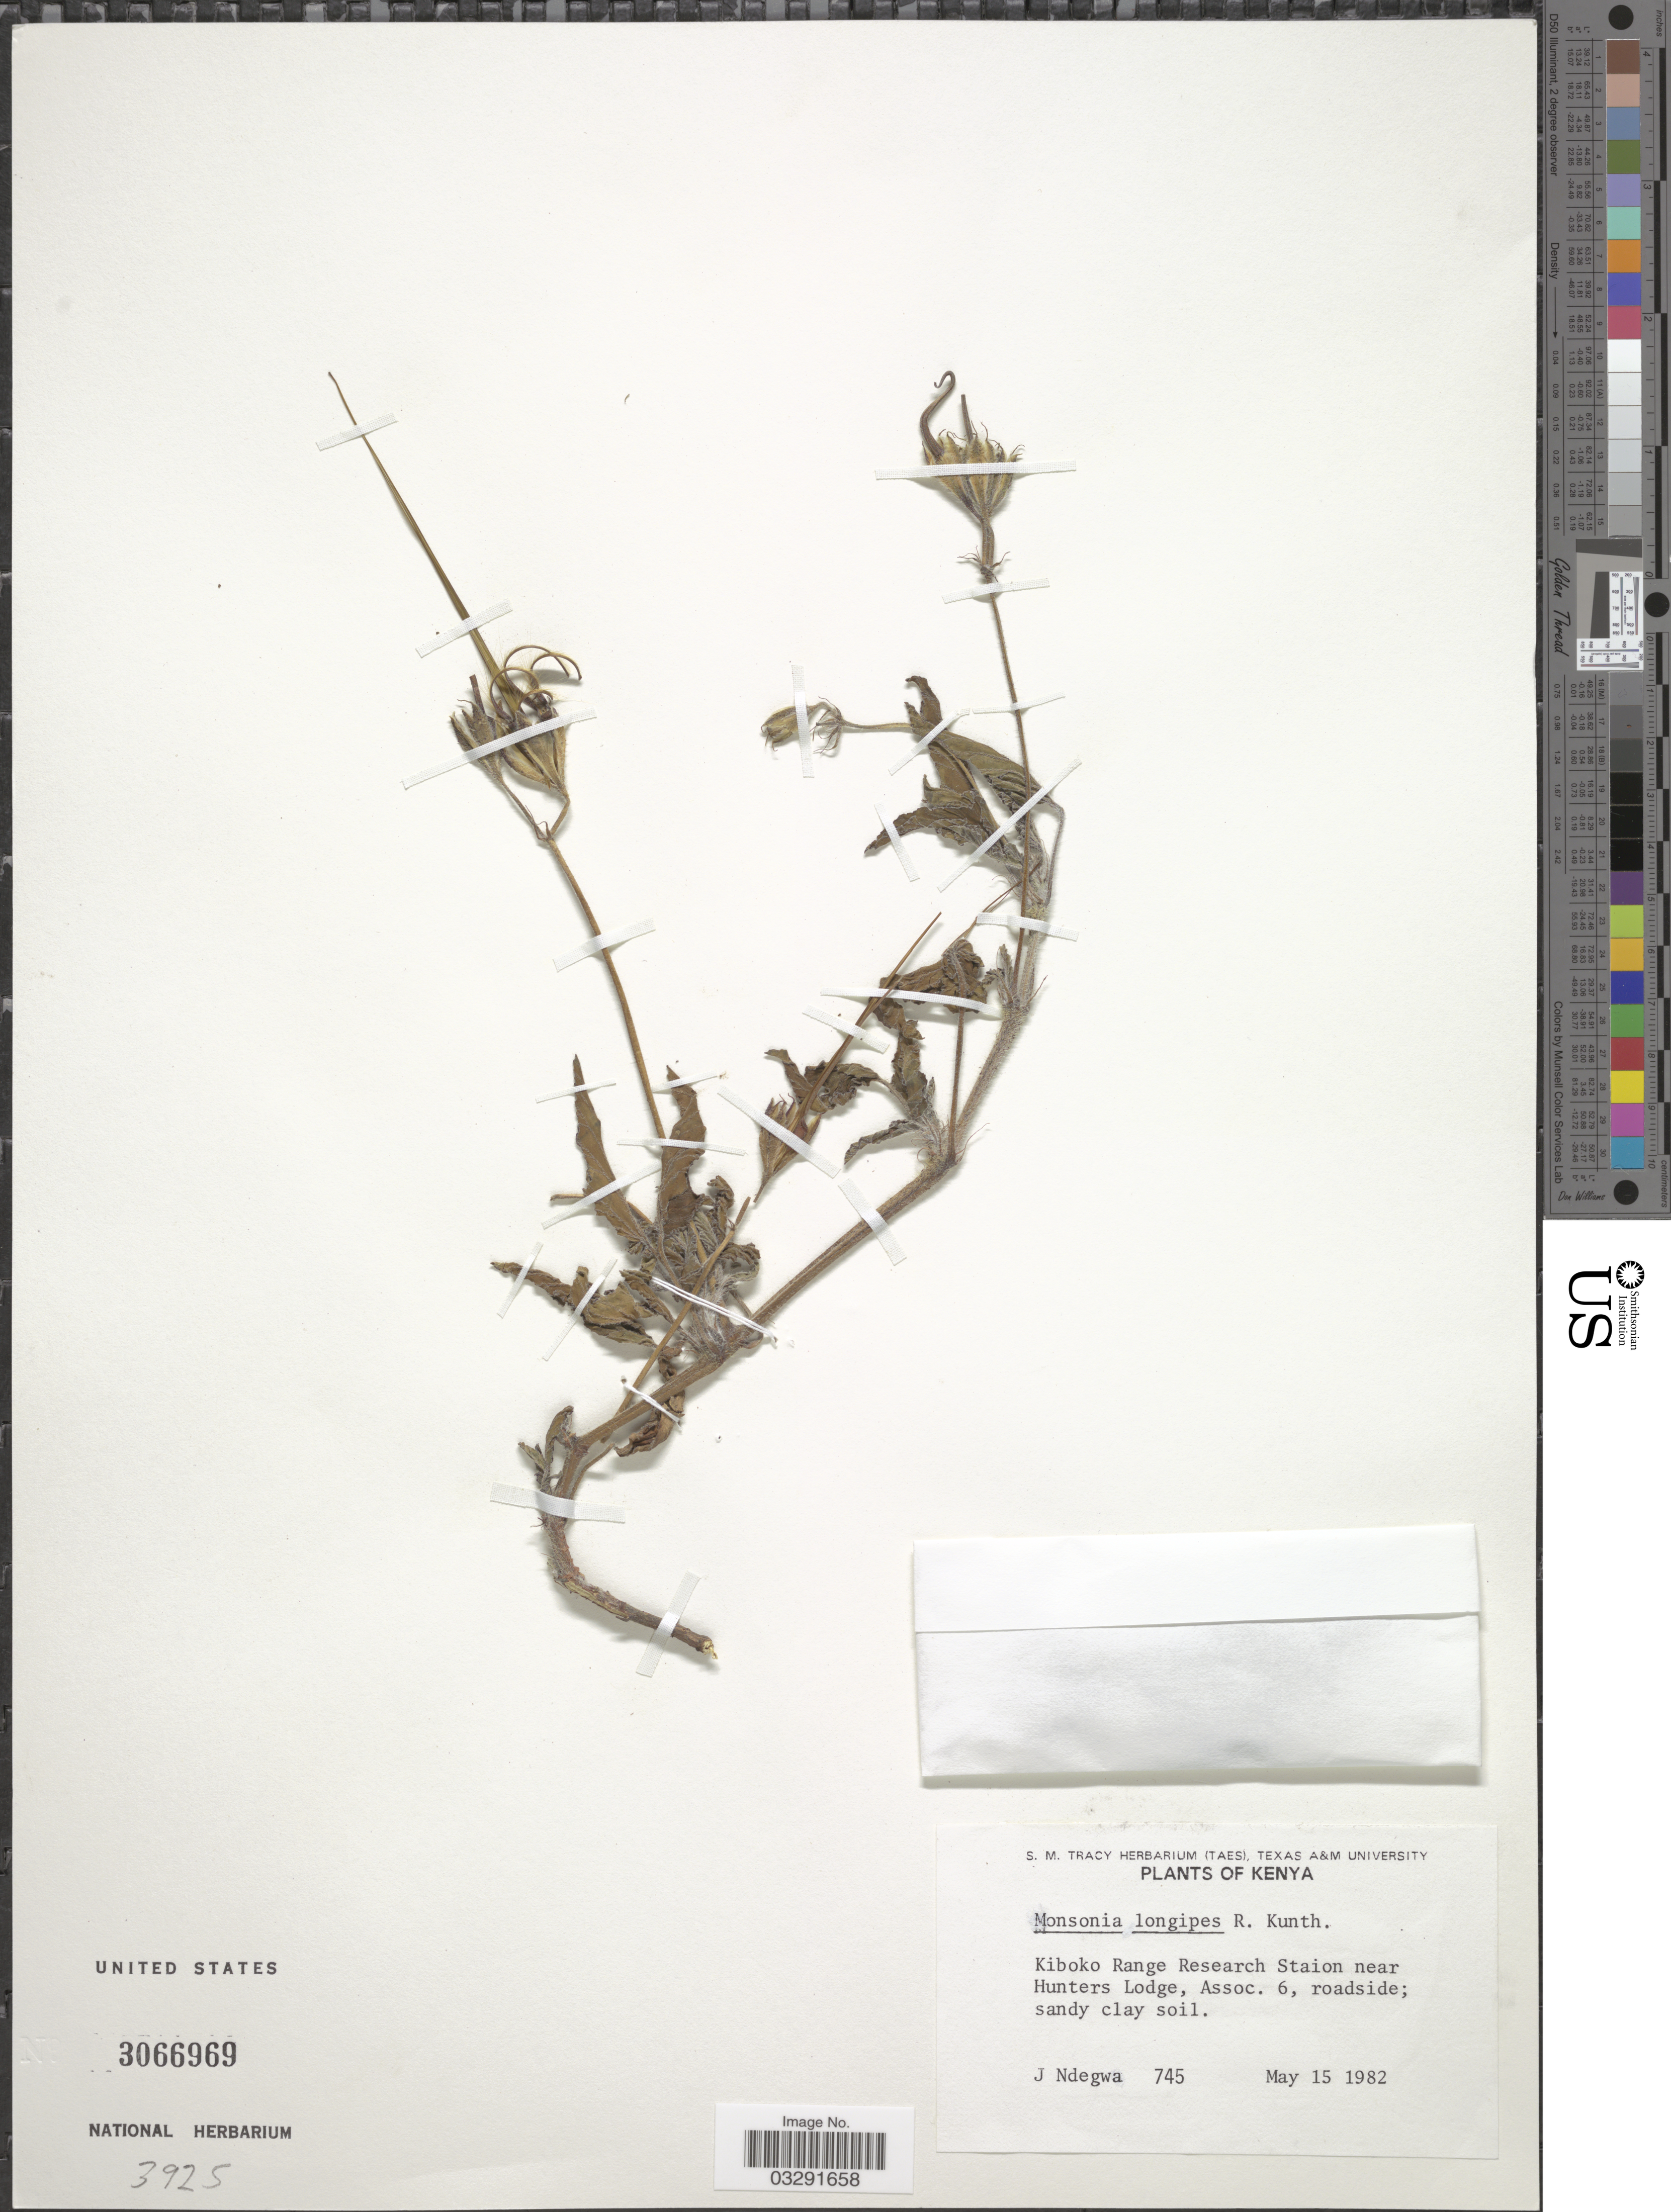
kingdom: Plantae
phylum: Tracheophyta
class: Magnoliopsida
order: Geraniales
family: Geraniaceae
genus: Monsonia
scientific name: Monsonia longipes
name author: R. Knuth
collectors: J. Ndegwa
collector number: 745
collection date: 1982-05-15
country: Kenya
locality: Kiboko Range Research Station near Hunters Lodge, Assoc. 6.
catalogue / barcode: US 3066969